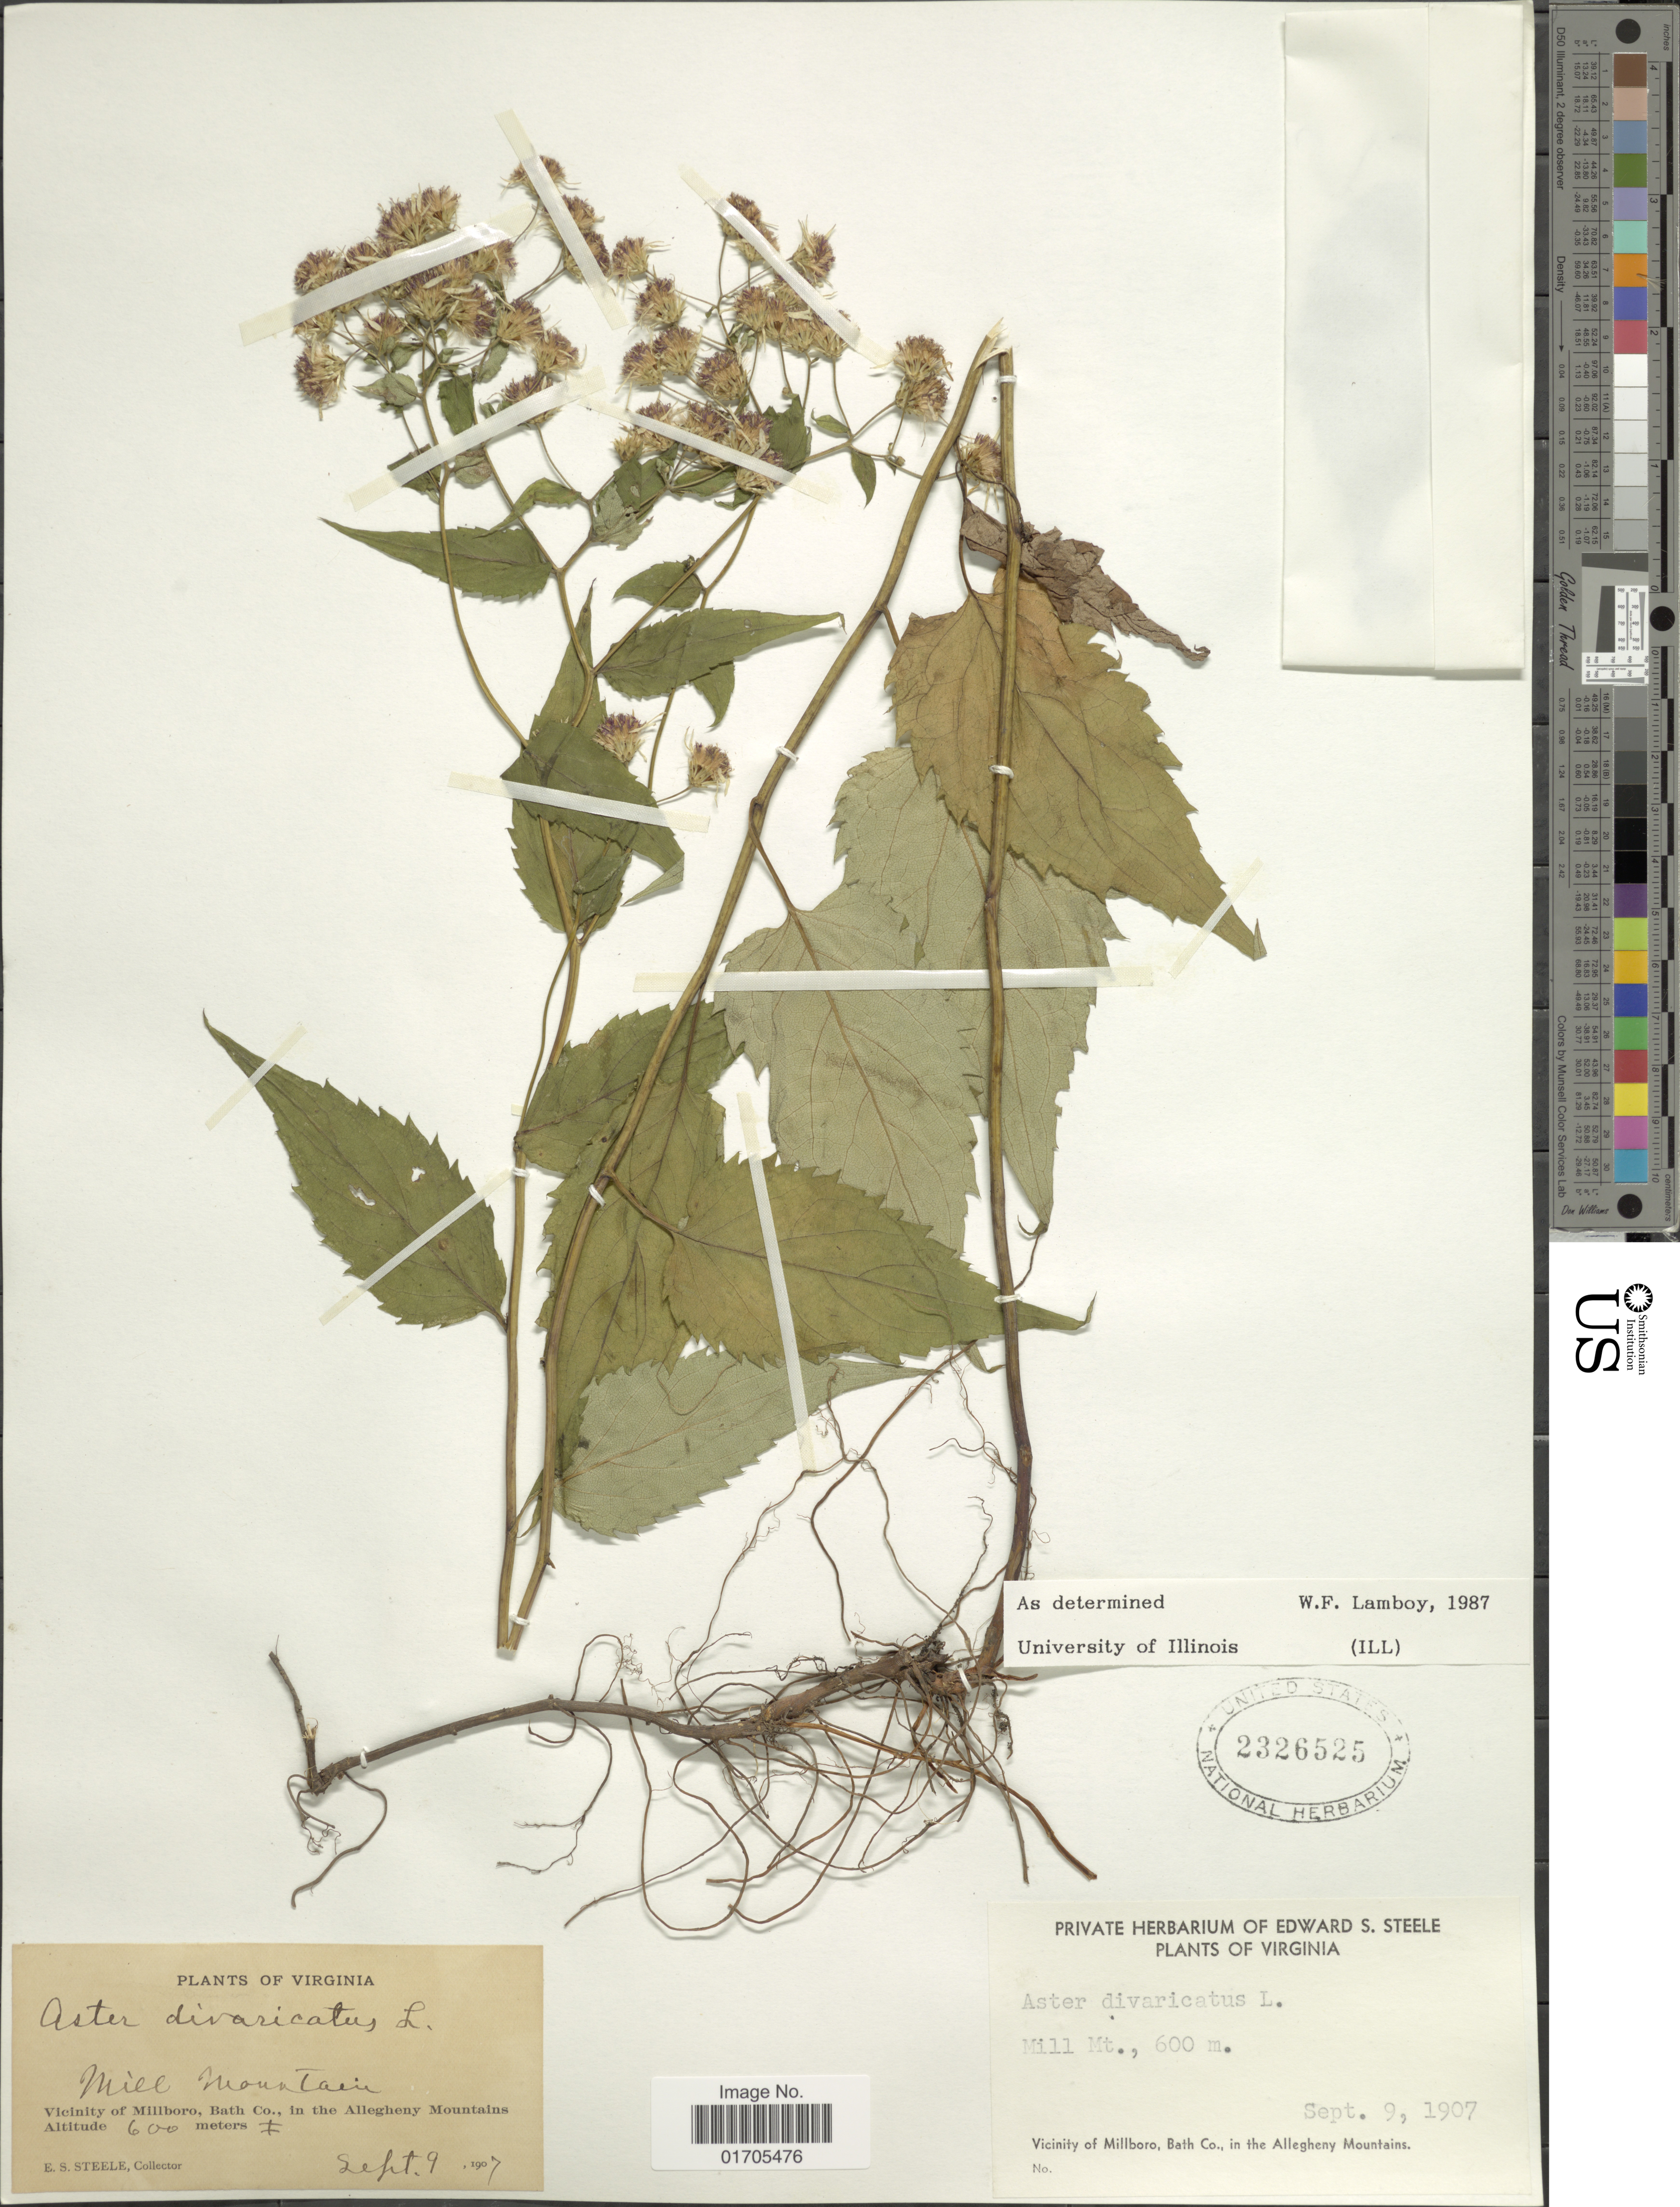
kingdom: Plantae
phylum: Tracheophyta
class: Magnoliopsida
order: Asterales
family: Asteraceae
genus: Eurybia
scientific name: Eurybia divaricata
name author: (L.) G.L. Nesom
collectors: E. Steele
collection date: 1907-09-09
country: United States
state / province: Virginia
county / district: Bath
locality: Virginia. Mill Mountain. Vicinity of Millboro, Bath Co., in the Allegheny Mountains.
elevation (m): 600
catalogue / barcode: US 2326525